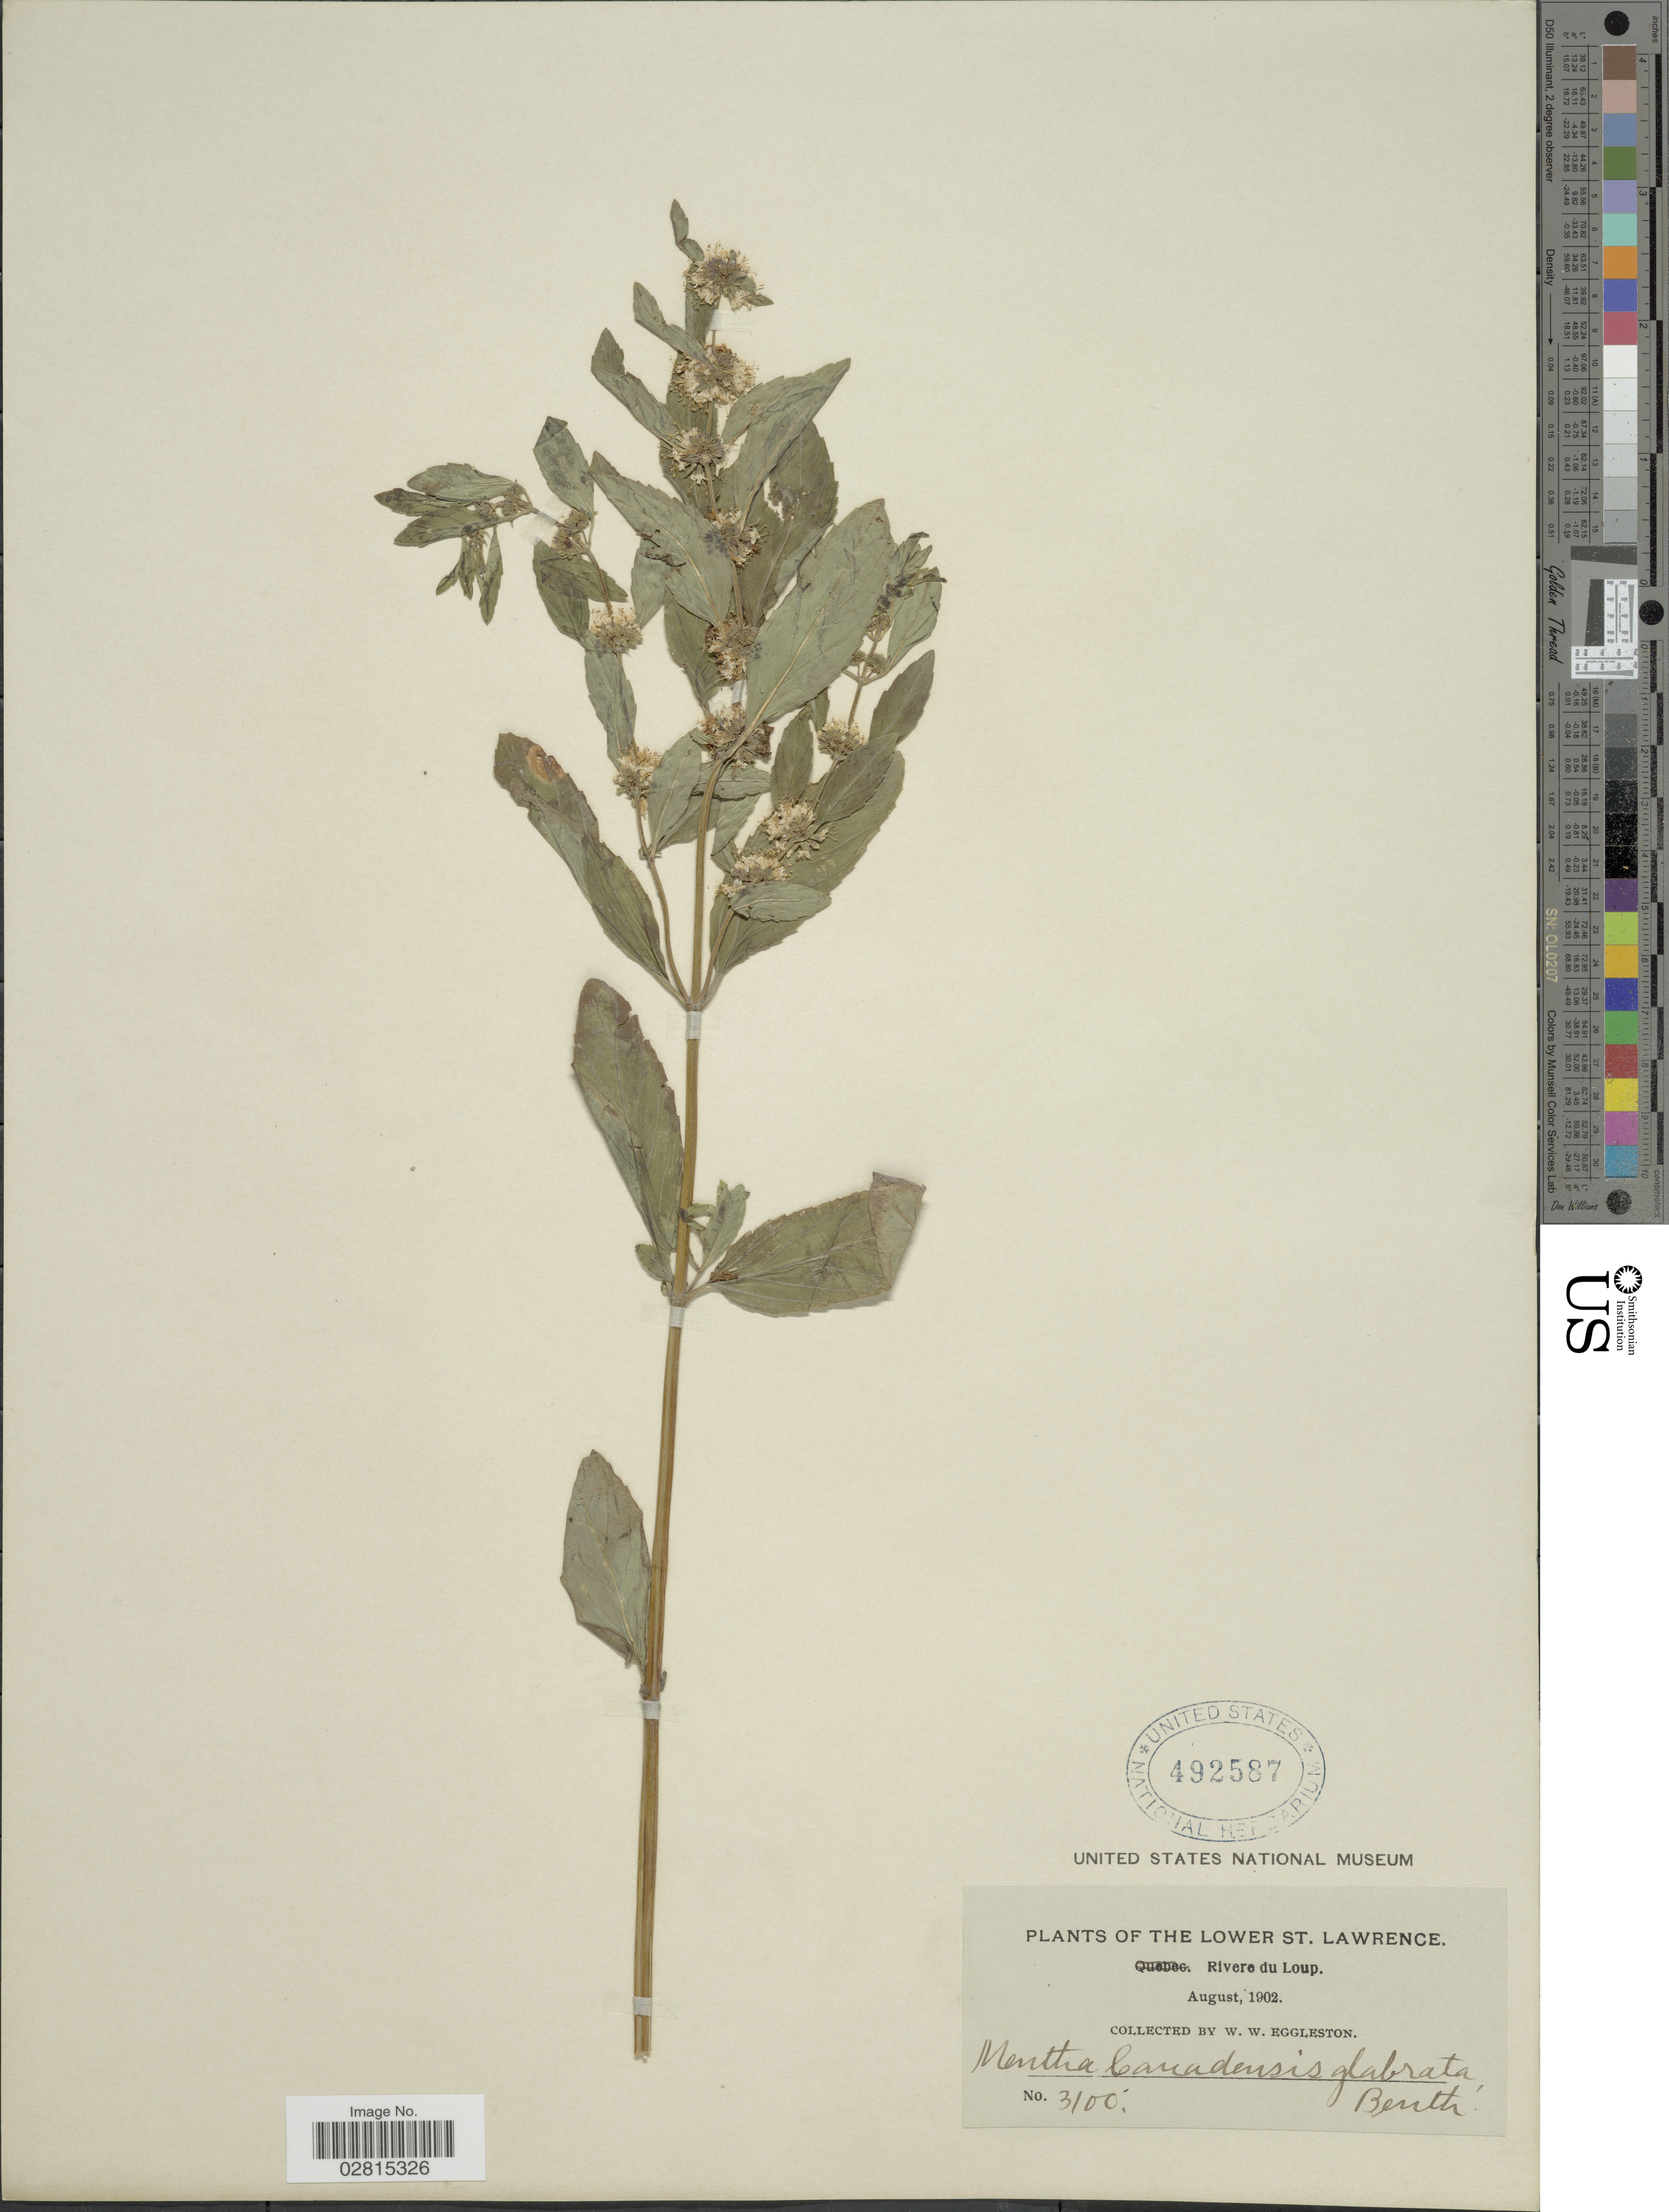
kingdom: Plantae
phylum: Tracheophyta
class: Magnoliopsida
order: Lamiales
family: Lamiaceae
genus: Mentha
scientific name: Mentha canadensis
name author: L.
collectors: W. W. Eggleston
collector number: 3100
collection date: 1902-08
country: Canada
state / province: Quebec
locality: Lower St. Lawrence, Rivere du Loup.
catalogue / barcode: US 492587